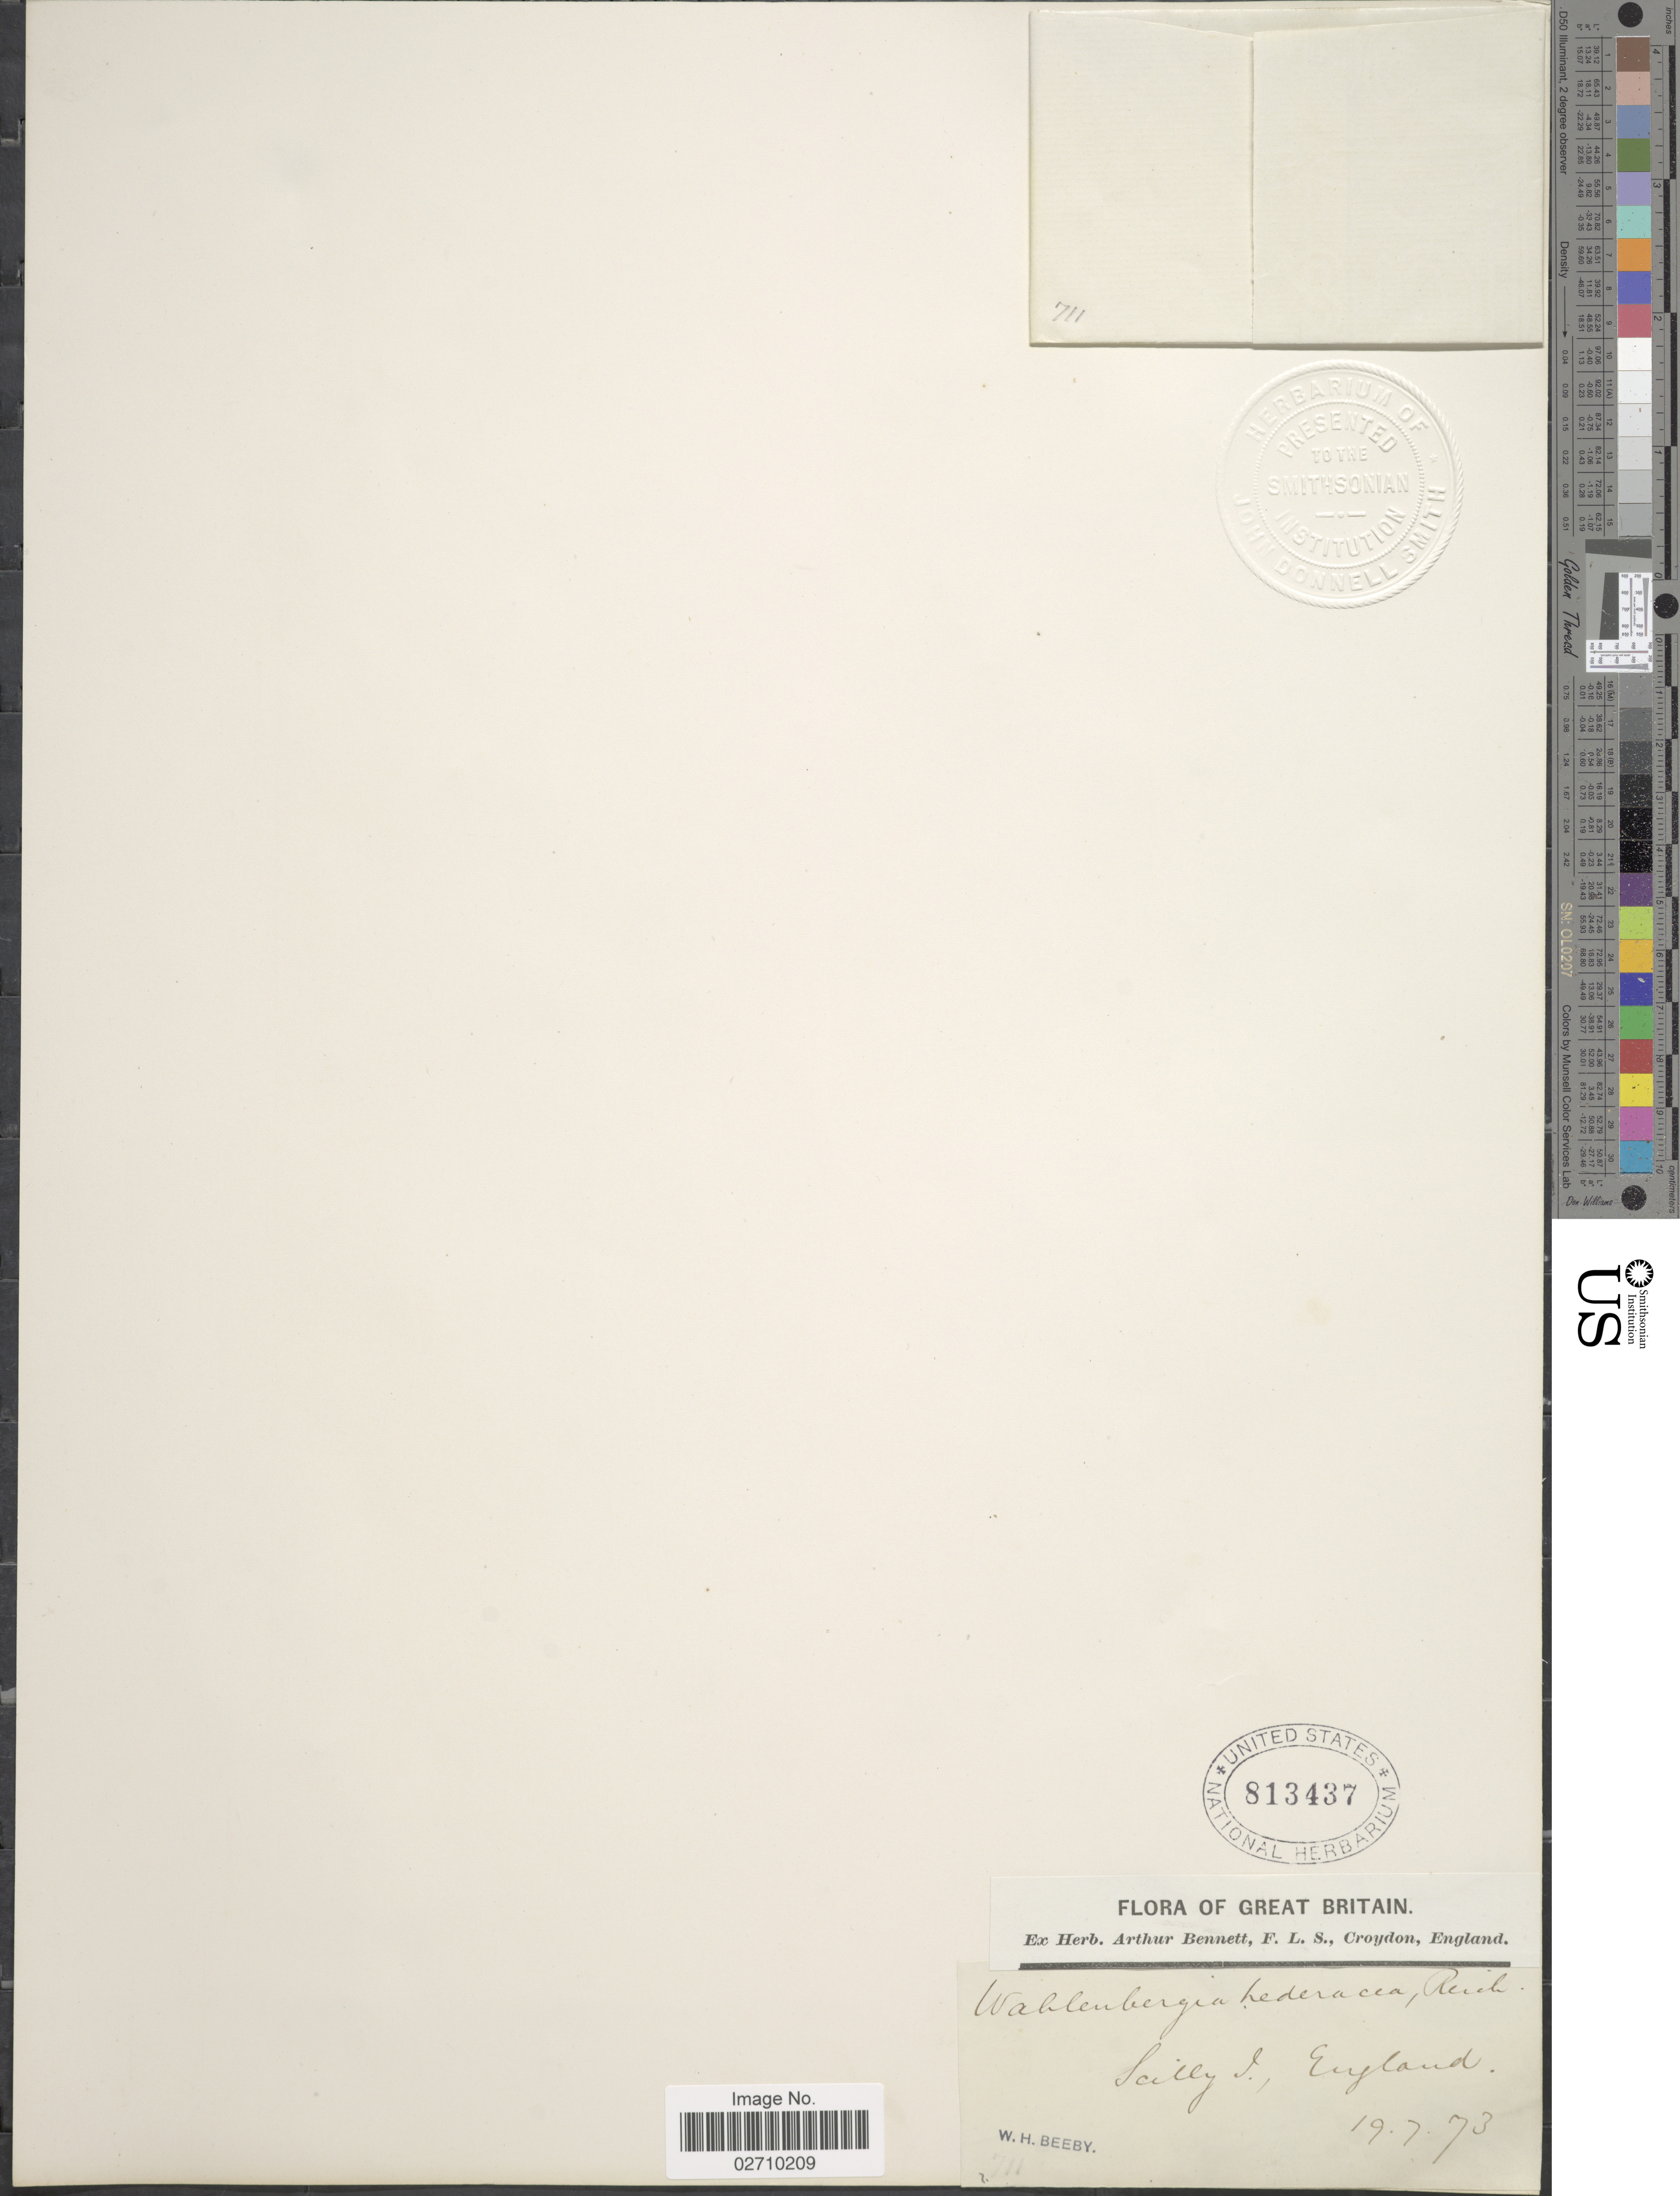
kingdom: Plantae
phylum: Tracheophyta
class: Magnoliopsida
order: Asterales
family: Campanulaceae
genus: Wahlenbergia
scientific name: Wahlenbergia hederacea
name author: Rchb.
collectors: W. Beeby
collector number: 711?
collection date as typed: Transcribed d/m/y: 19/7/73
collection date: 1973-07-19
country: United Kingdom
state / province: England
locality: Scilly I (Isles)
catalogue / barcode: US 813437